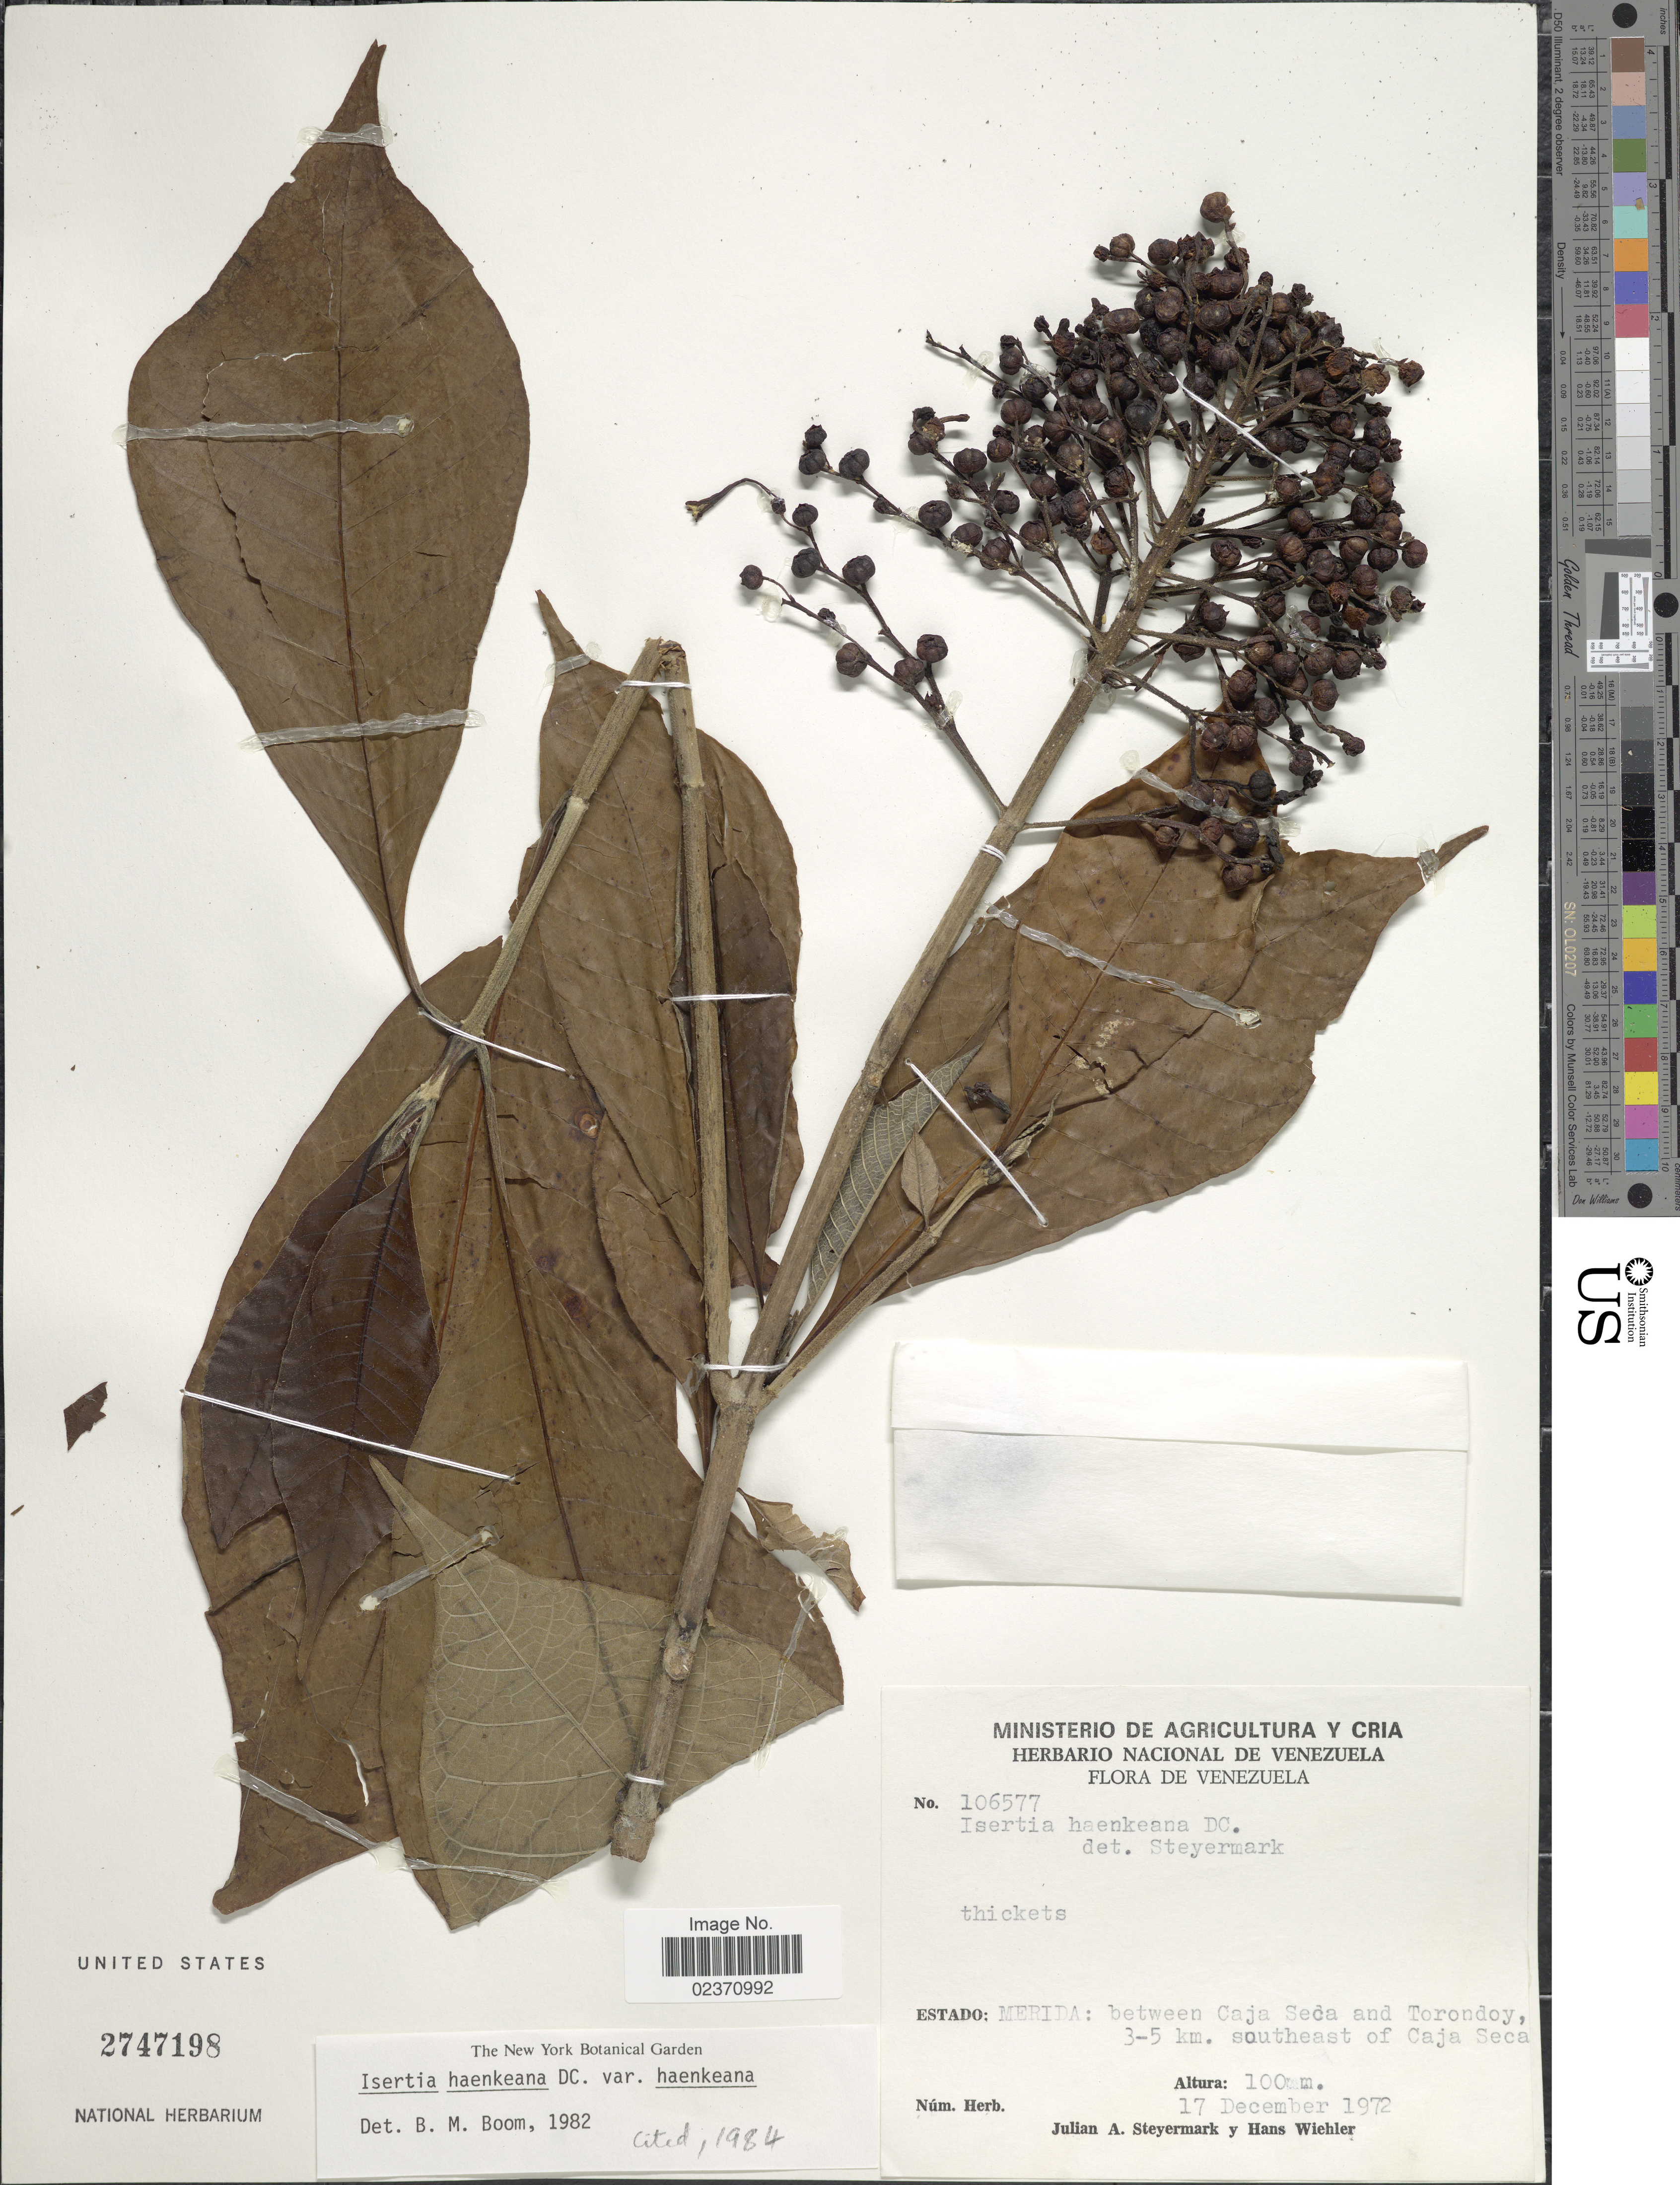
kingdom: Plantae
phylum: Tracheophyta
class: Magnoliopsida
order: Gentianales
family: Rubiaceae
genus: Isertia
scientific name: Isertia haenkeana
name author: DC.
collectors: H. J. Wiehler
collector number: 106577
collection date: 1972-12-17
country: Venezuela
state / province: Mérida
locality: Between Caja Seca and Torondoy, 3-5 km. southeast of Caja Seca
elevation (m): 100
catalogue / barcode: US 2747198